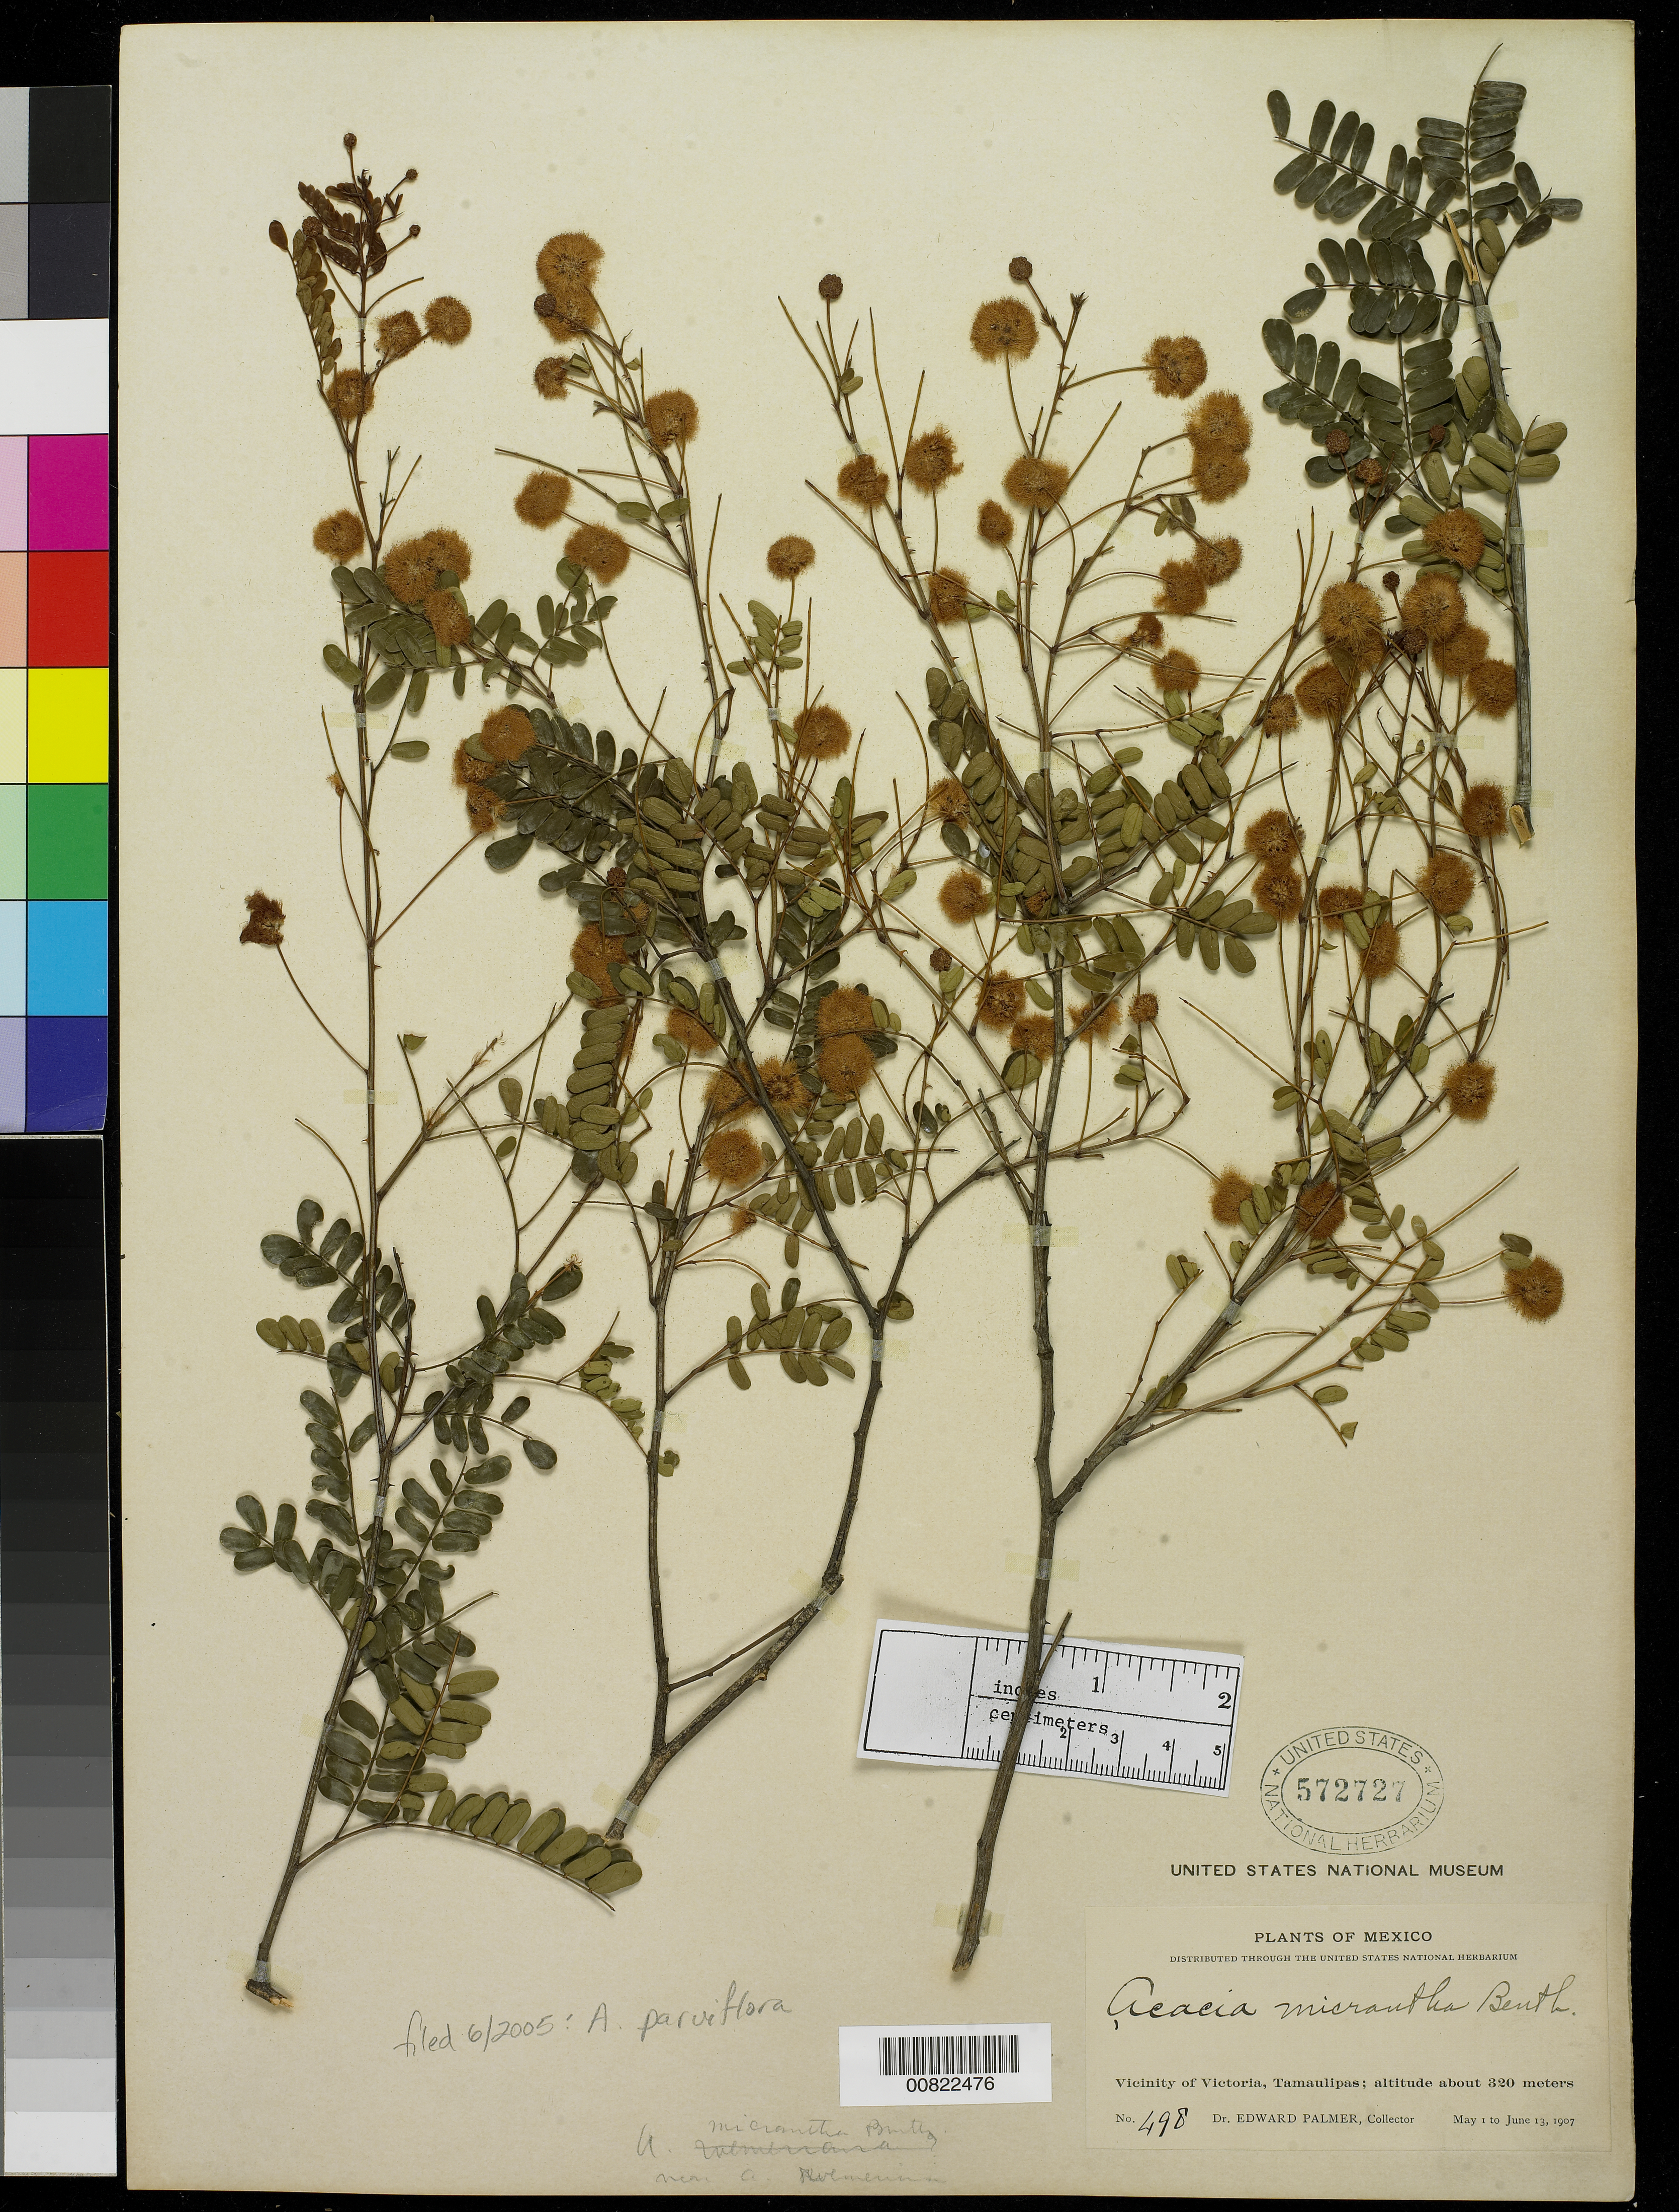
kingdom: Plantae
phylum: Tracheophyta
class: Magnoliopsida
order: Fabales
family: Fabaceae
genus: Senegalia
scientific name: Senegalia micrantha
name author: Britton & Rose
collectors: E. Palmer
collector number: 498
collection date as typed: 01 May 1907 to 13 Jun 1907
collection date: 1907-05-01/1907-06-13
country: Mexico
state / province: Tamaulipas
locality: Vicinity of Victoria.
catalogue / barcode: US 572727